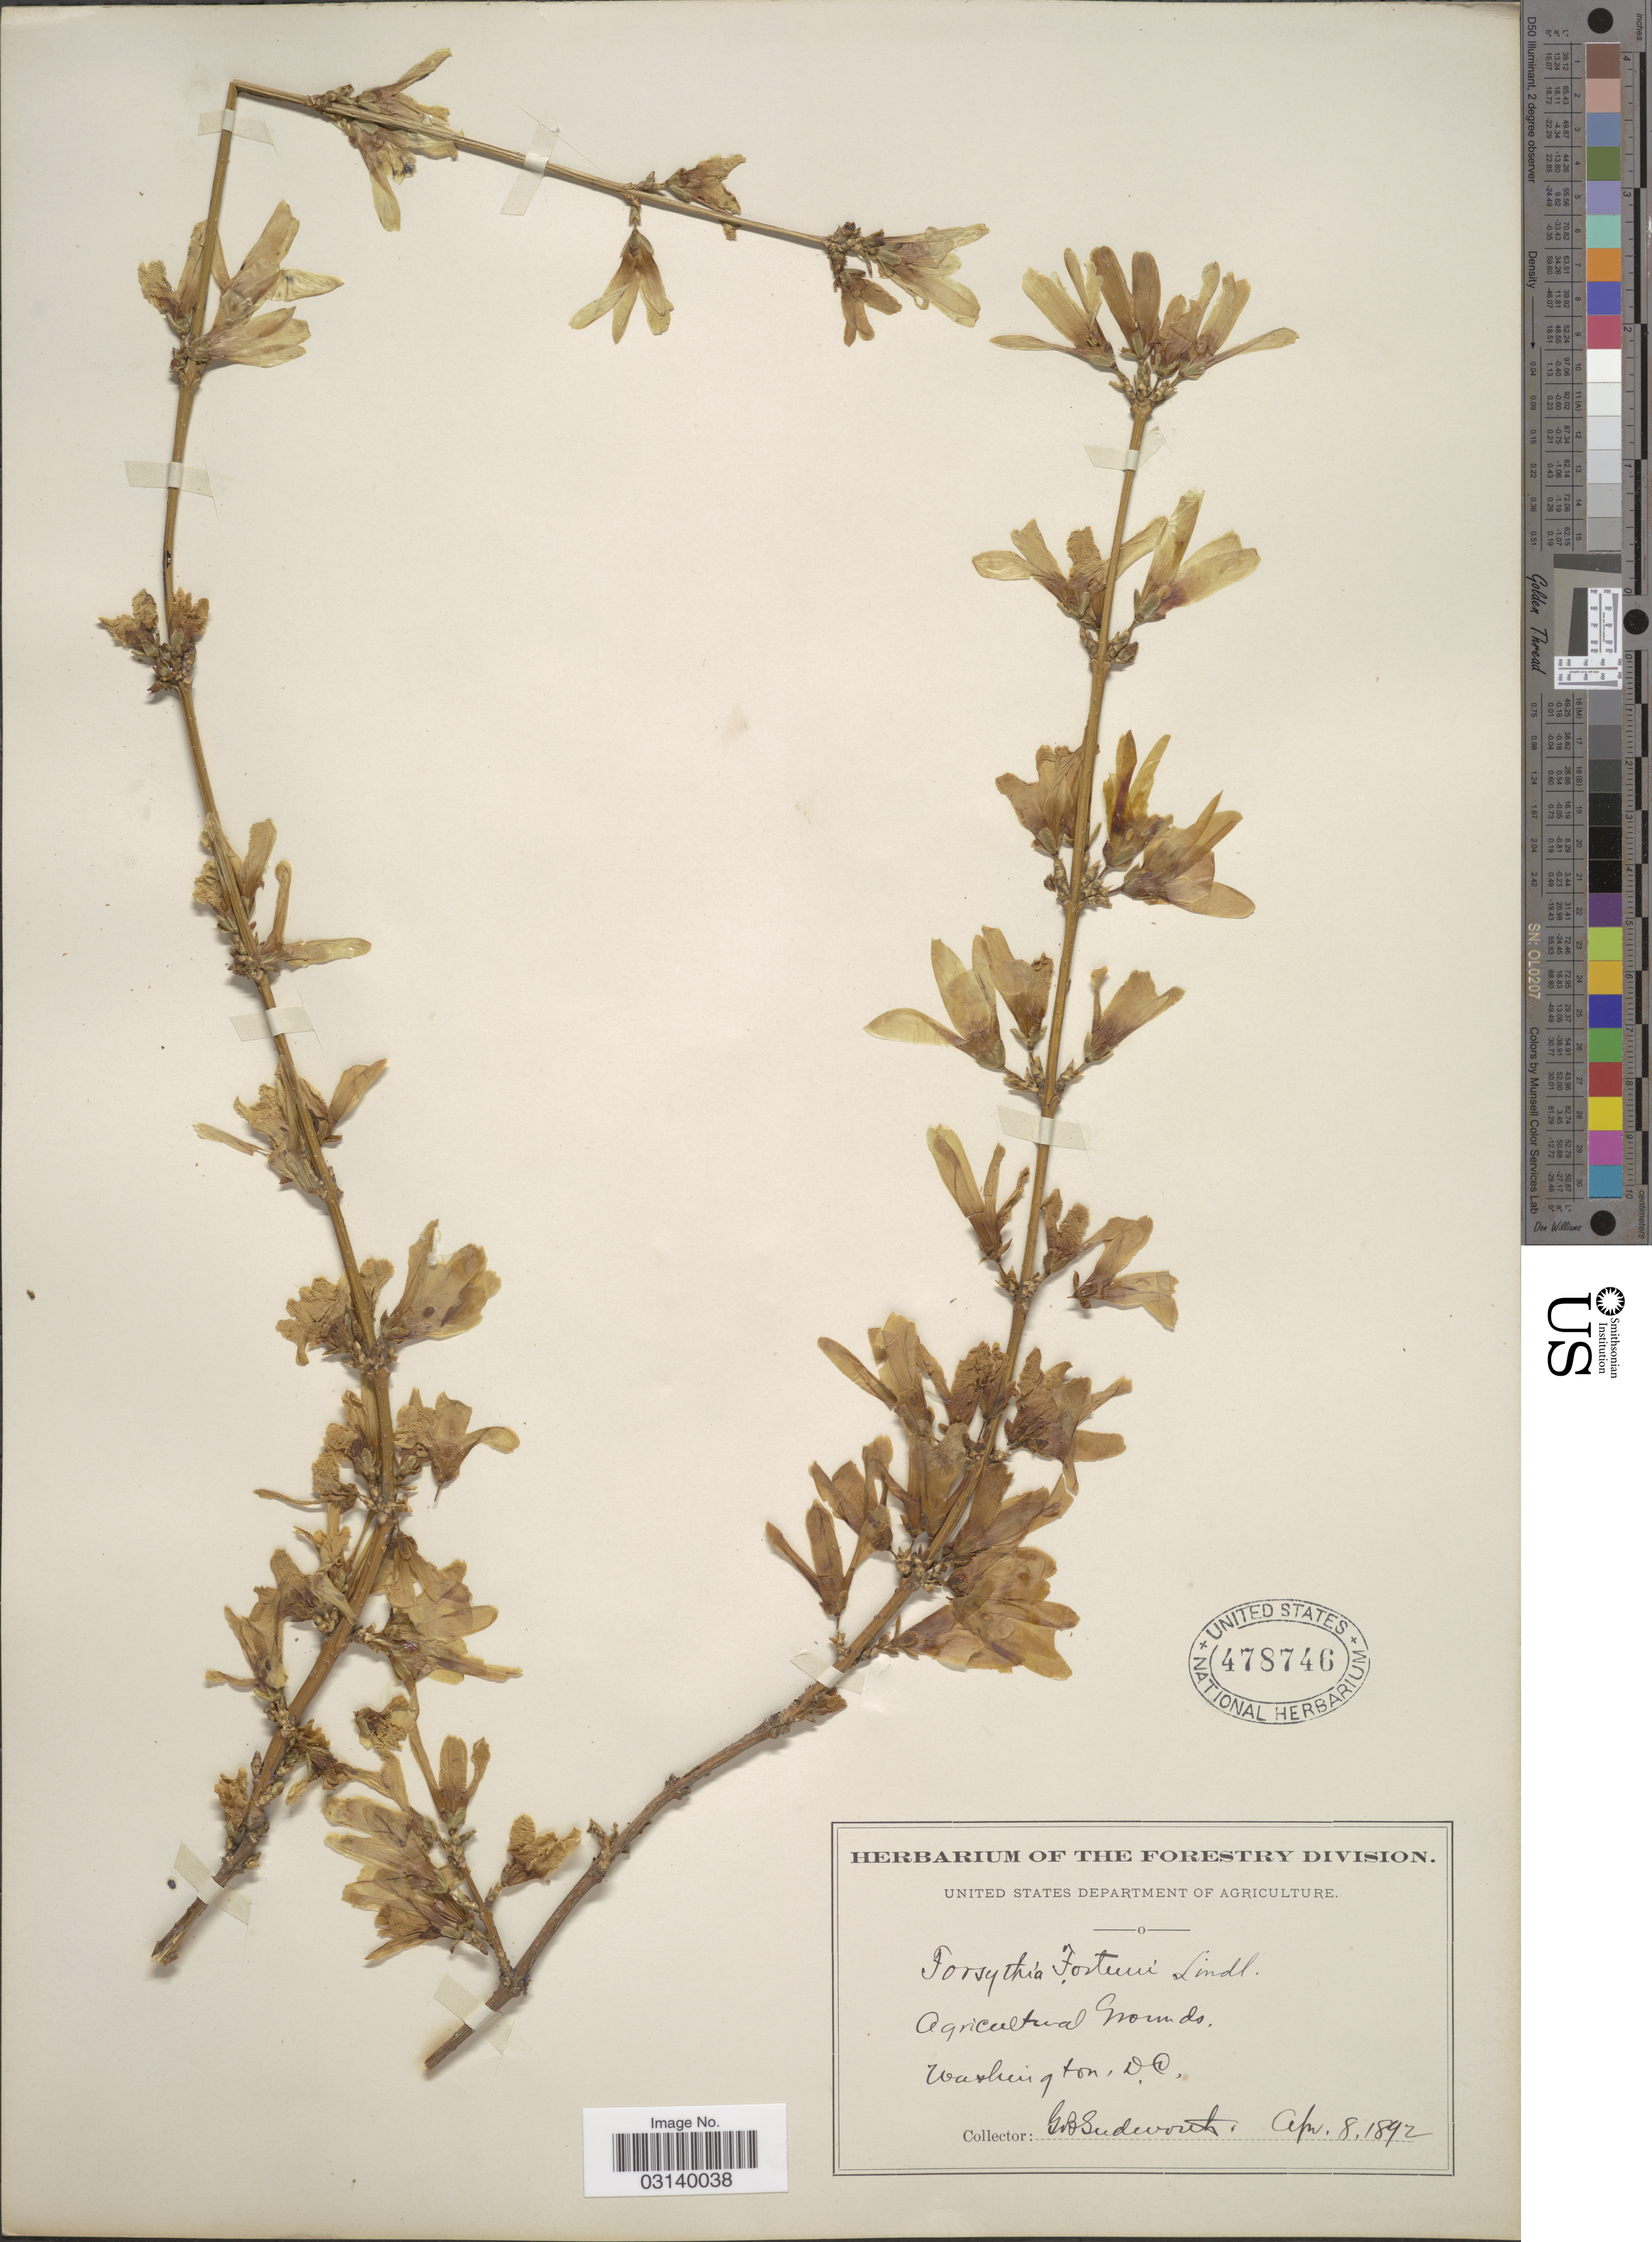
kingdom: Plantae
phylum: Tracheophyta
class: Magnoliopsida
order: Lamiales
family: Oleaceae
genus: Forsythia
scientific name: Forsythia suspensa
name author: (Thunb.) Vahl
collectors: G. B. Sudworth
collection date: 1892-04-08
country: United States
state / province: District of Columbia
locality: Agricultural Grounds. Washington D.C.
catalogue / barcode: US 478746